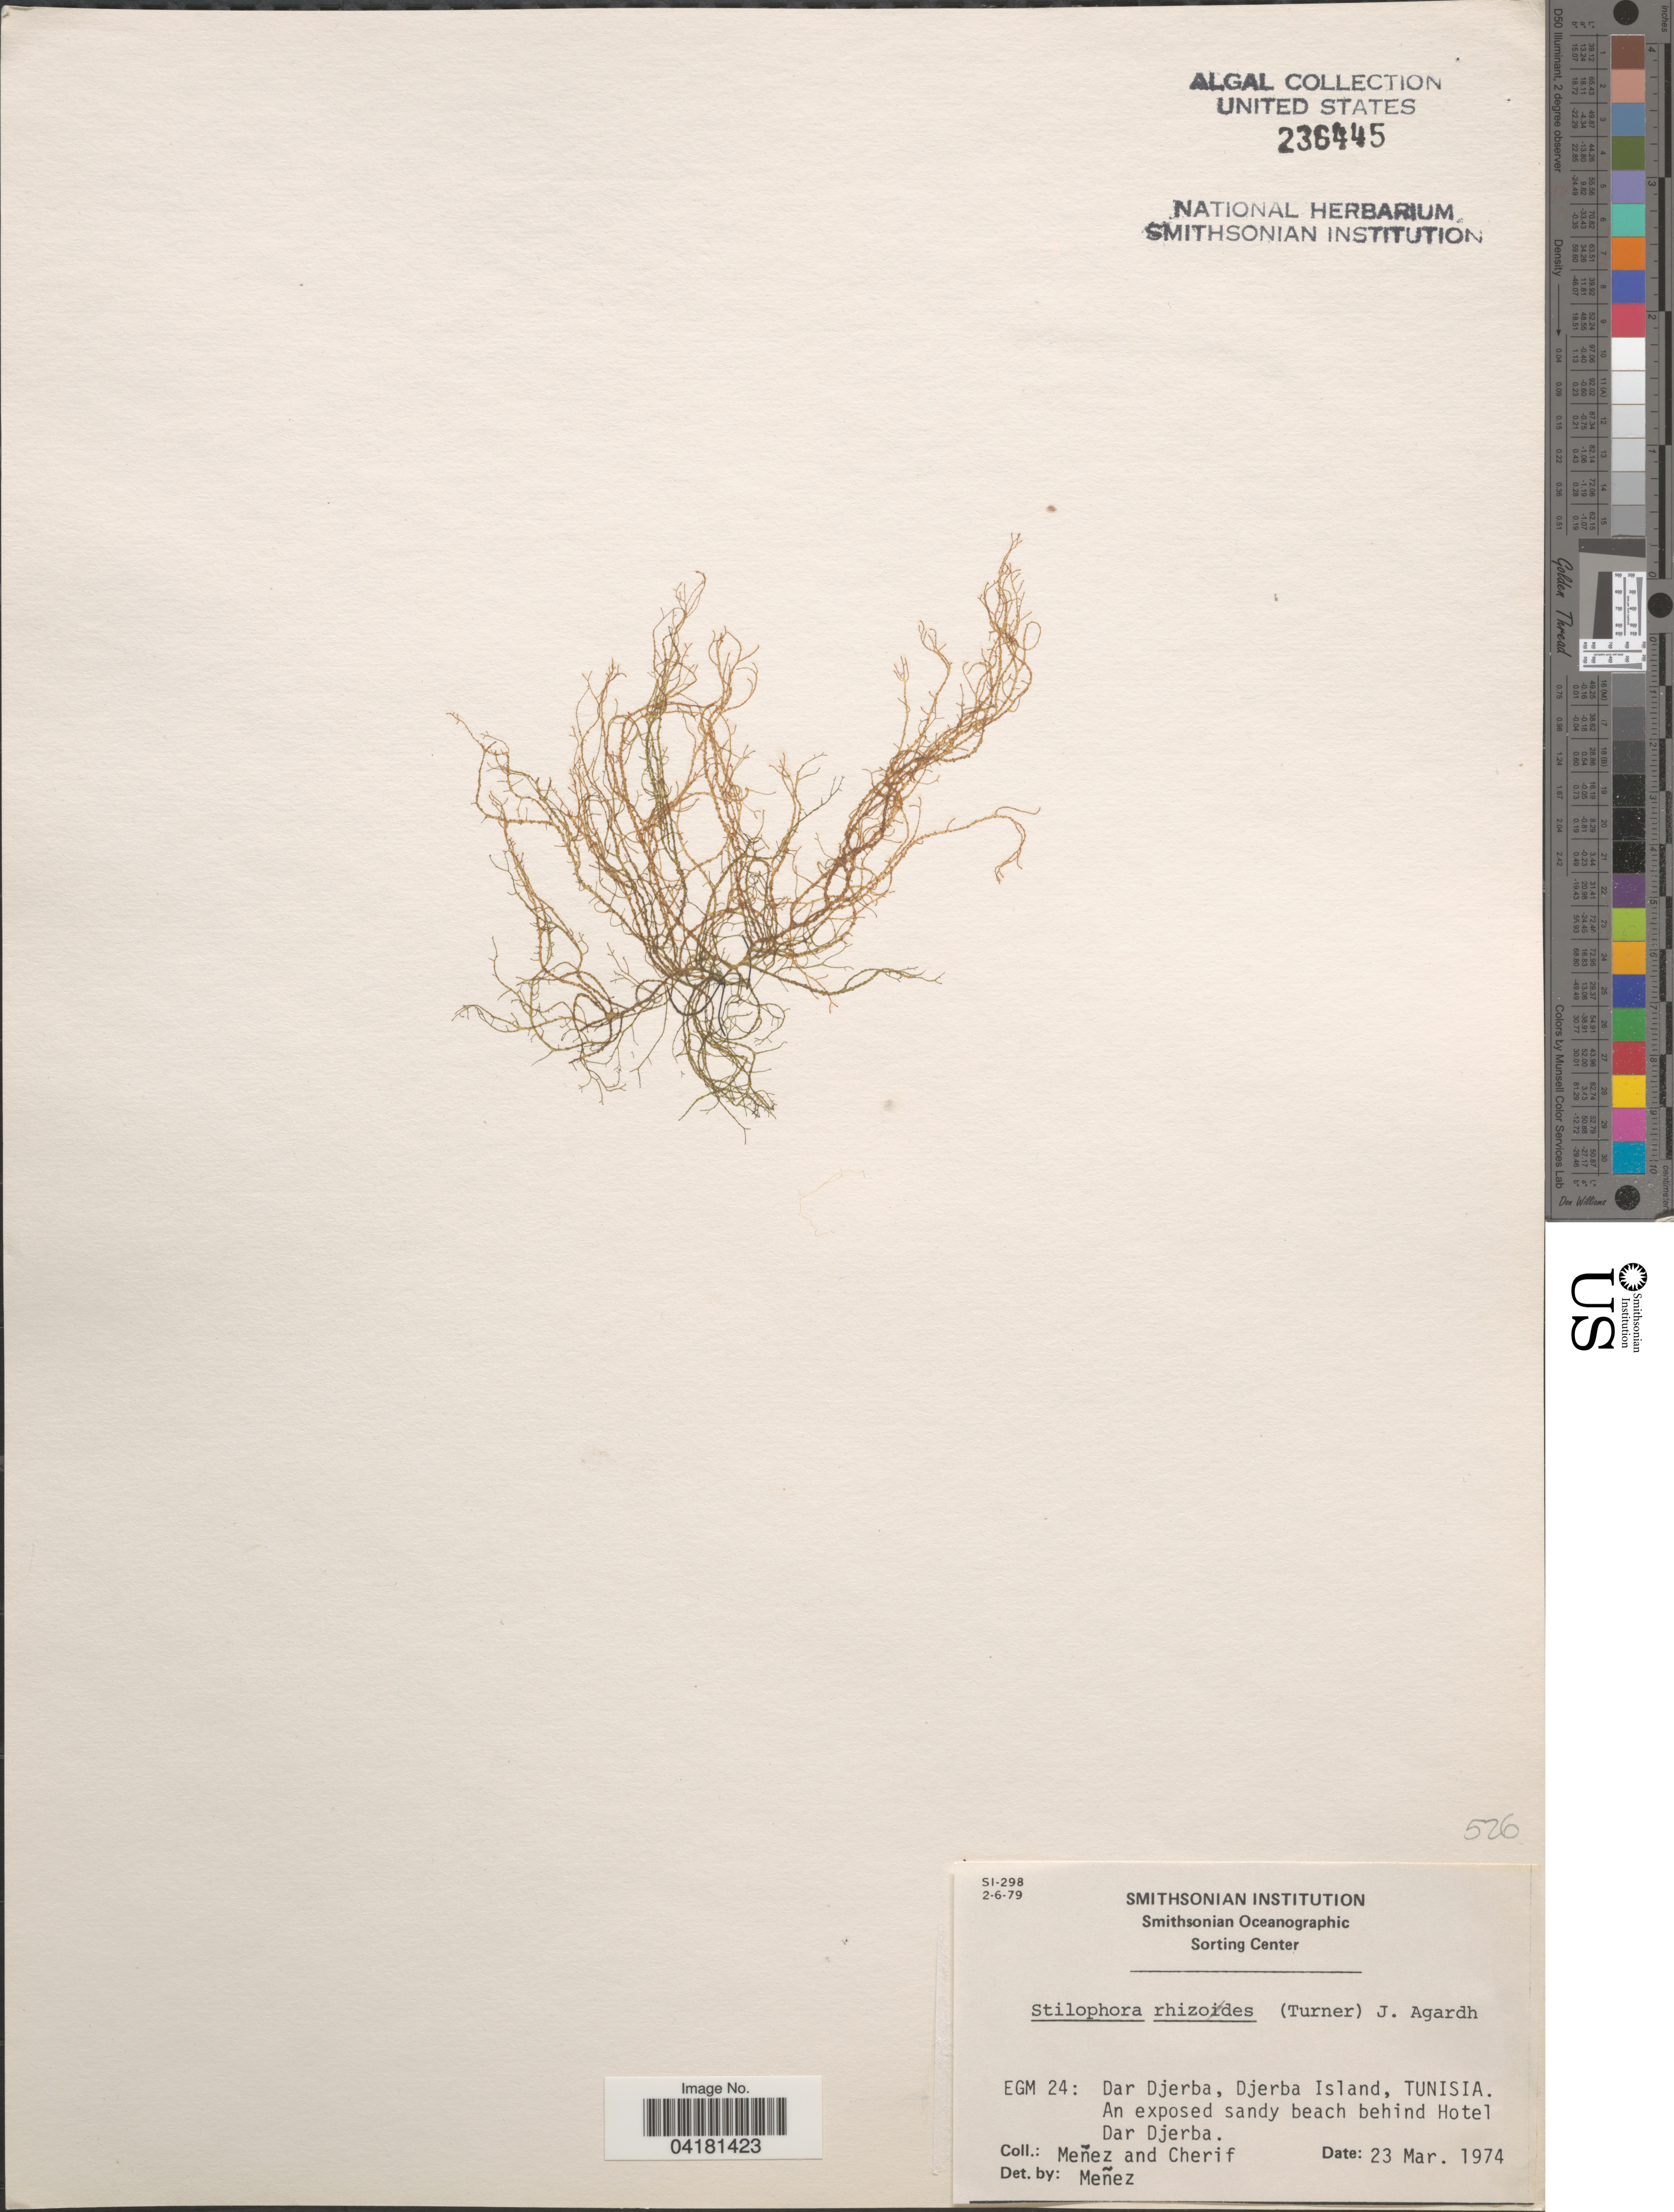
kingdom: Chromista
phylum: Ochrophyta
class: Phaeophyceae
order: Ectocarpales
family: Chordariaceae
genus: Stilophora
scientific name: Stilophora tenella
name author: (Esper) P.C. Silva in P.C. Silva et al.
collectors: Menez & -. Cherif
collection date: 1974-03-23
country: Tunisia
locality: EGM 24: Dar Djerba, Djerba Island, Tunisia. An exposed sandy beach behind Hotel Dar Djerba.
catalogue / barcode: US 236445